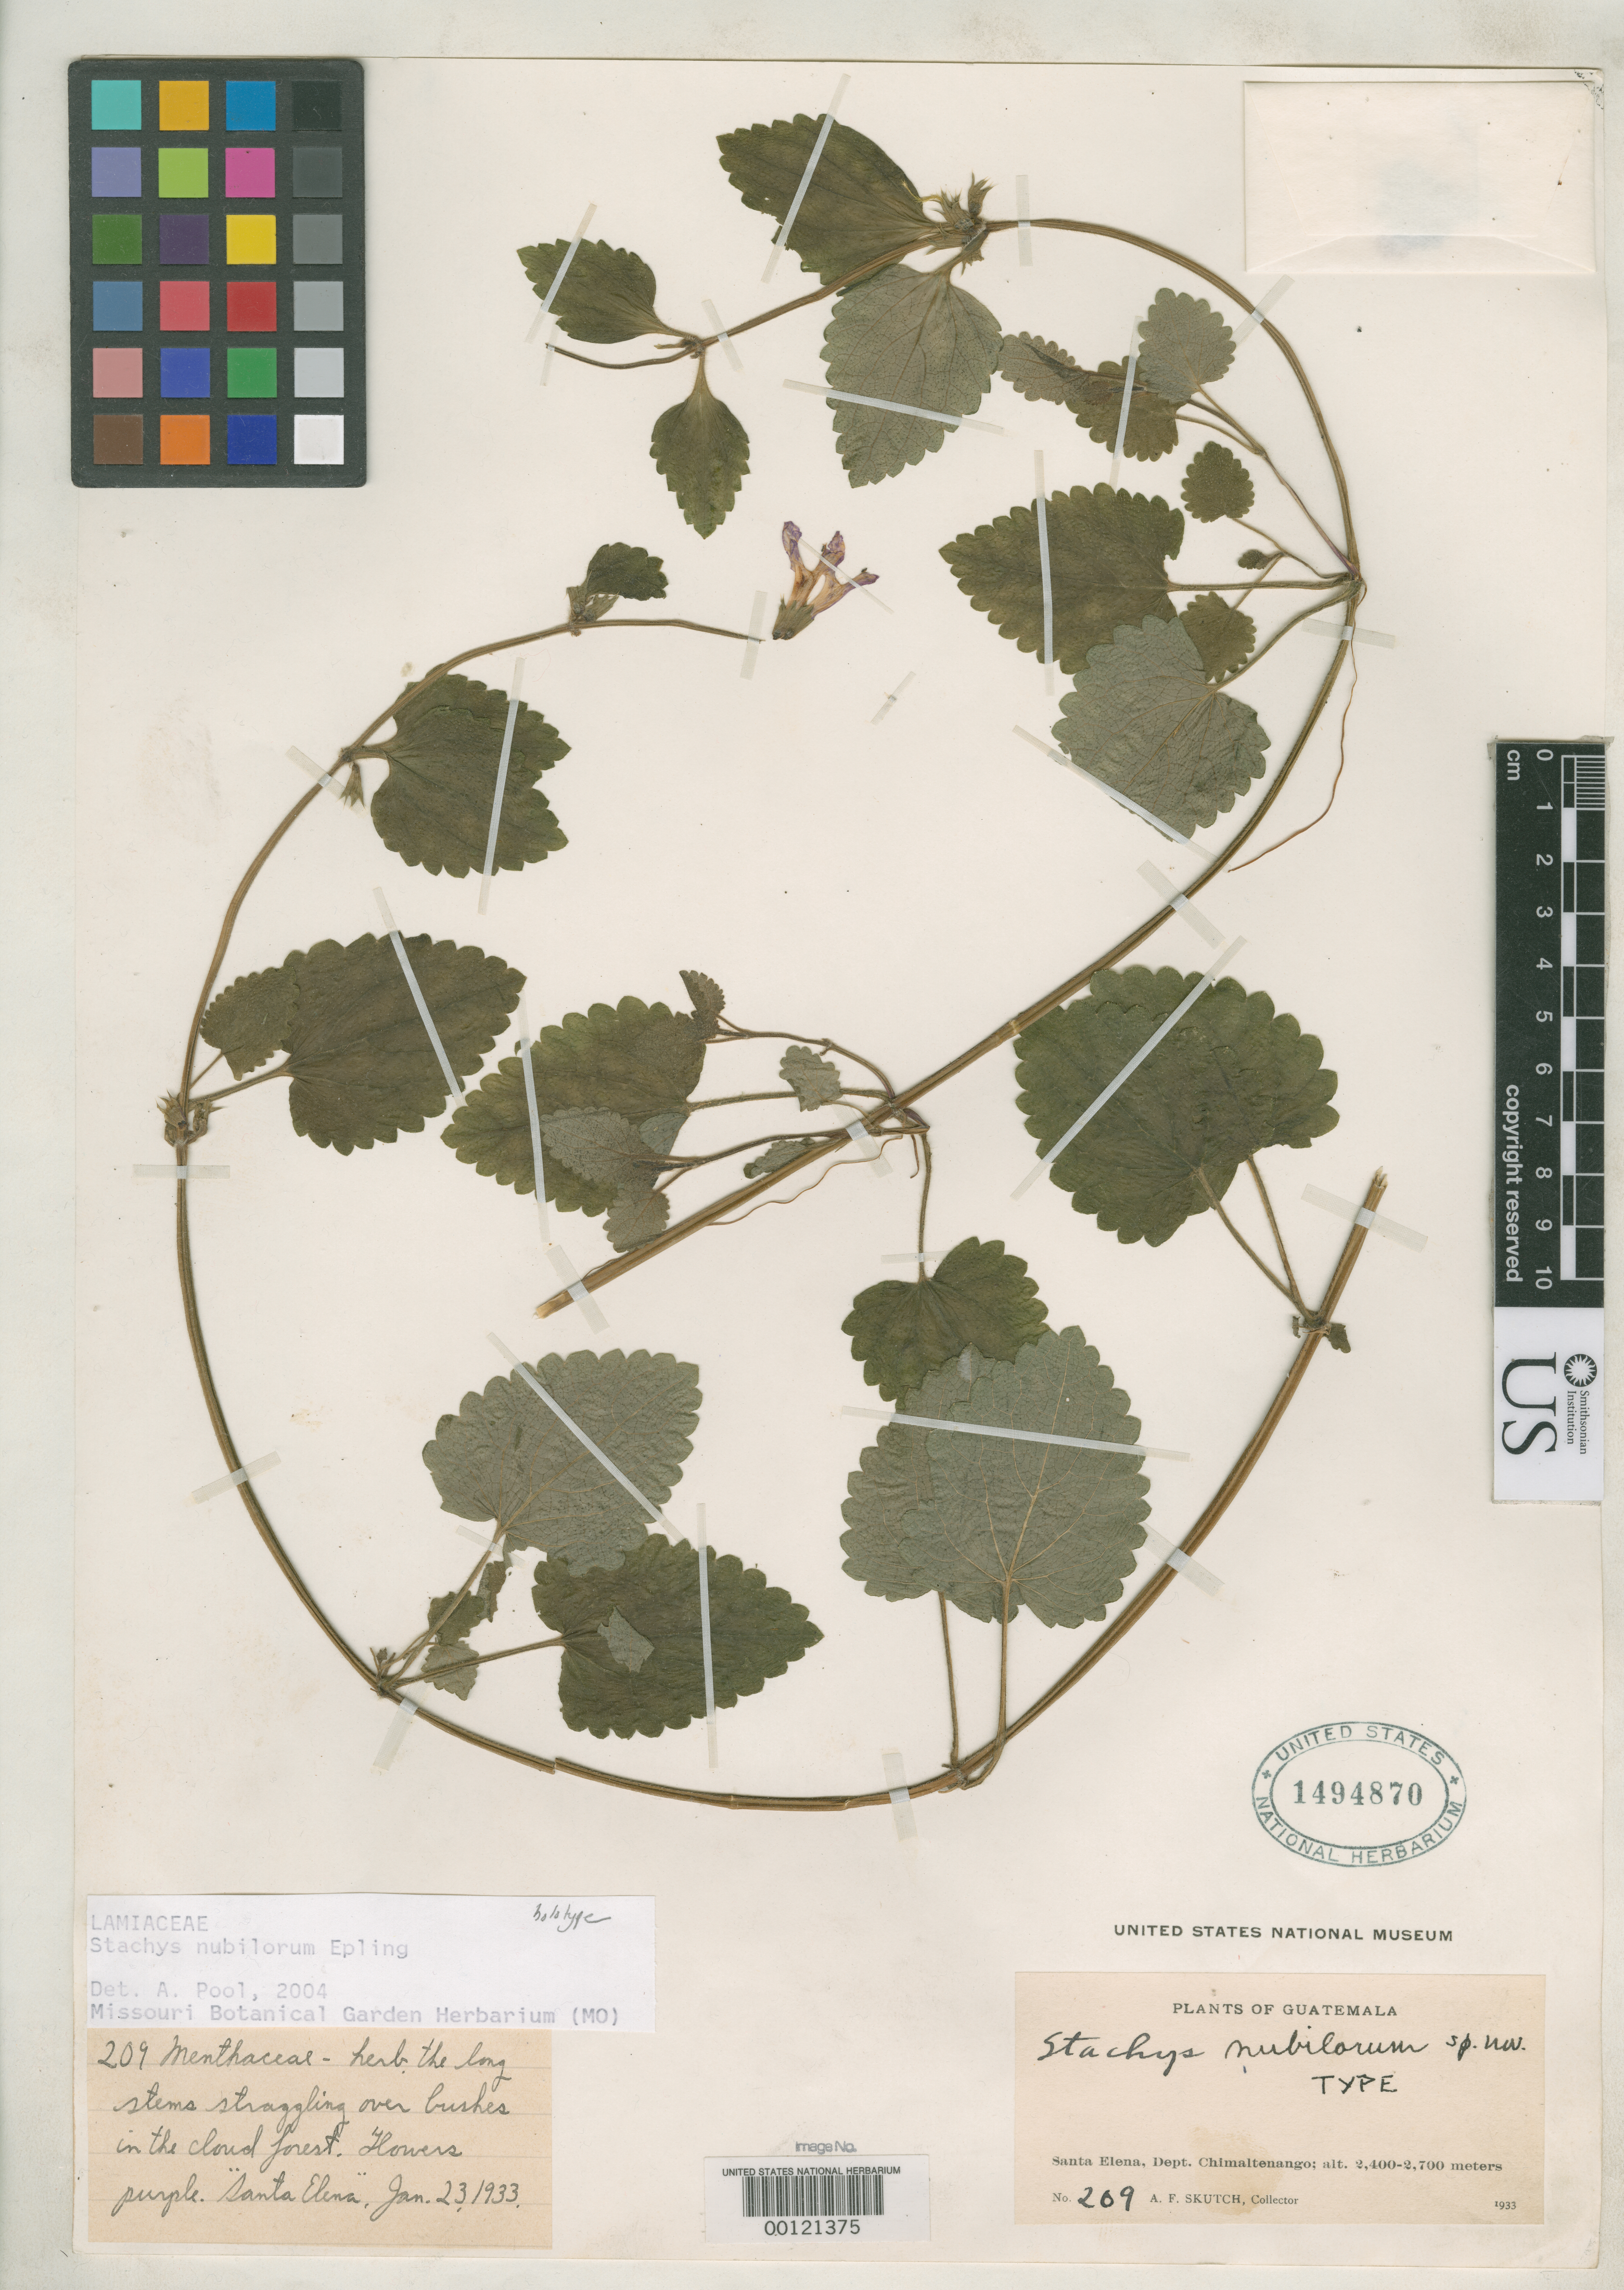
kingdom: Plantae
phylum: Tracheophyta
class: Magnoliopsida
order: Lamiales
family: Lamiaceae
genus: Stachys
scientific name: Stachys nubilorum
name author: Epling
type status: Holotype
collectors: A. F. Skutch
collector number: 209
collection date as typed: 23 Jan 1933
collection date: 1933-01-23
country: Guatemala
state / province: Chimaltenango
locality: Santa Elena, Dept. Chimaltenango.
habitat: Cloud forest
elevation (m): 2400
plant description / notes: Protologue apparently mis-cites collection date of type as "18. VII. 1933" (dates are switched between two cited specimens). Annotated as "TYPE" (by Epling?) and as "holotype" by Pool (2004).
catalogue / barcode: US 1494870